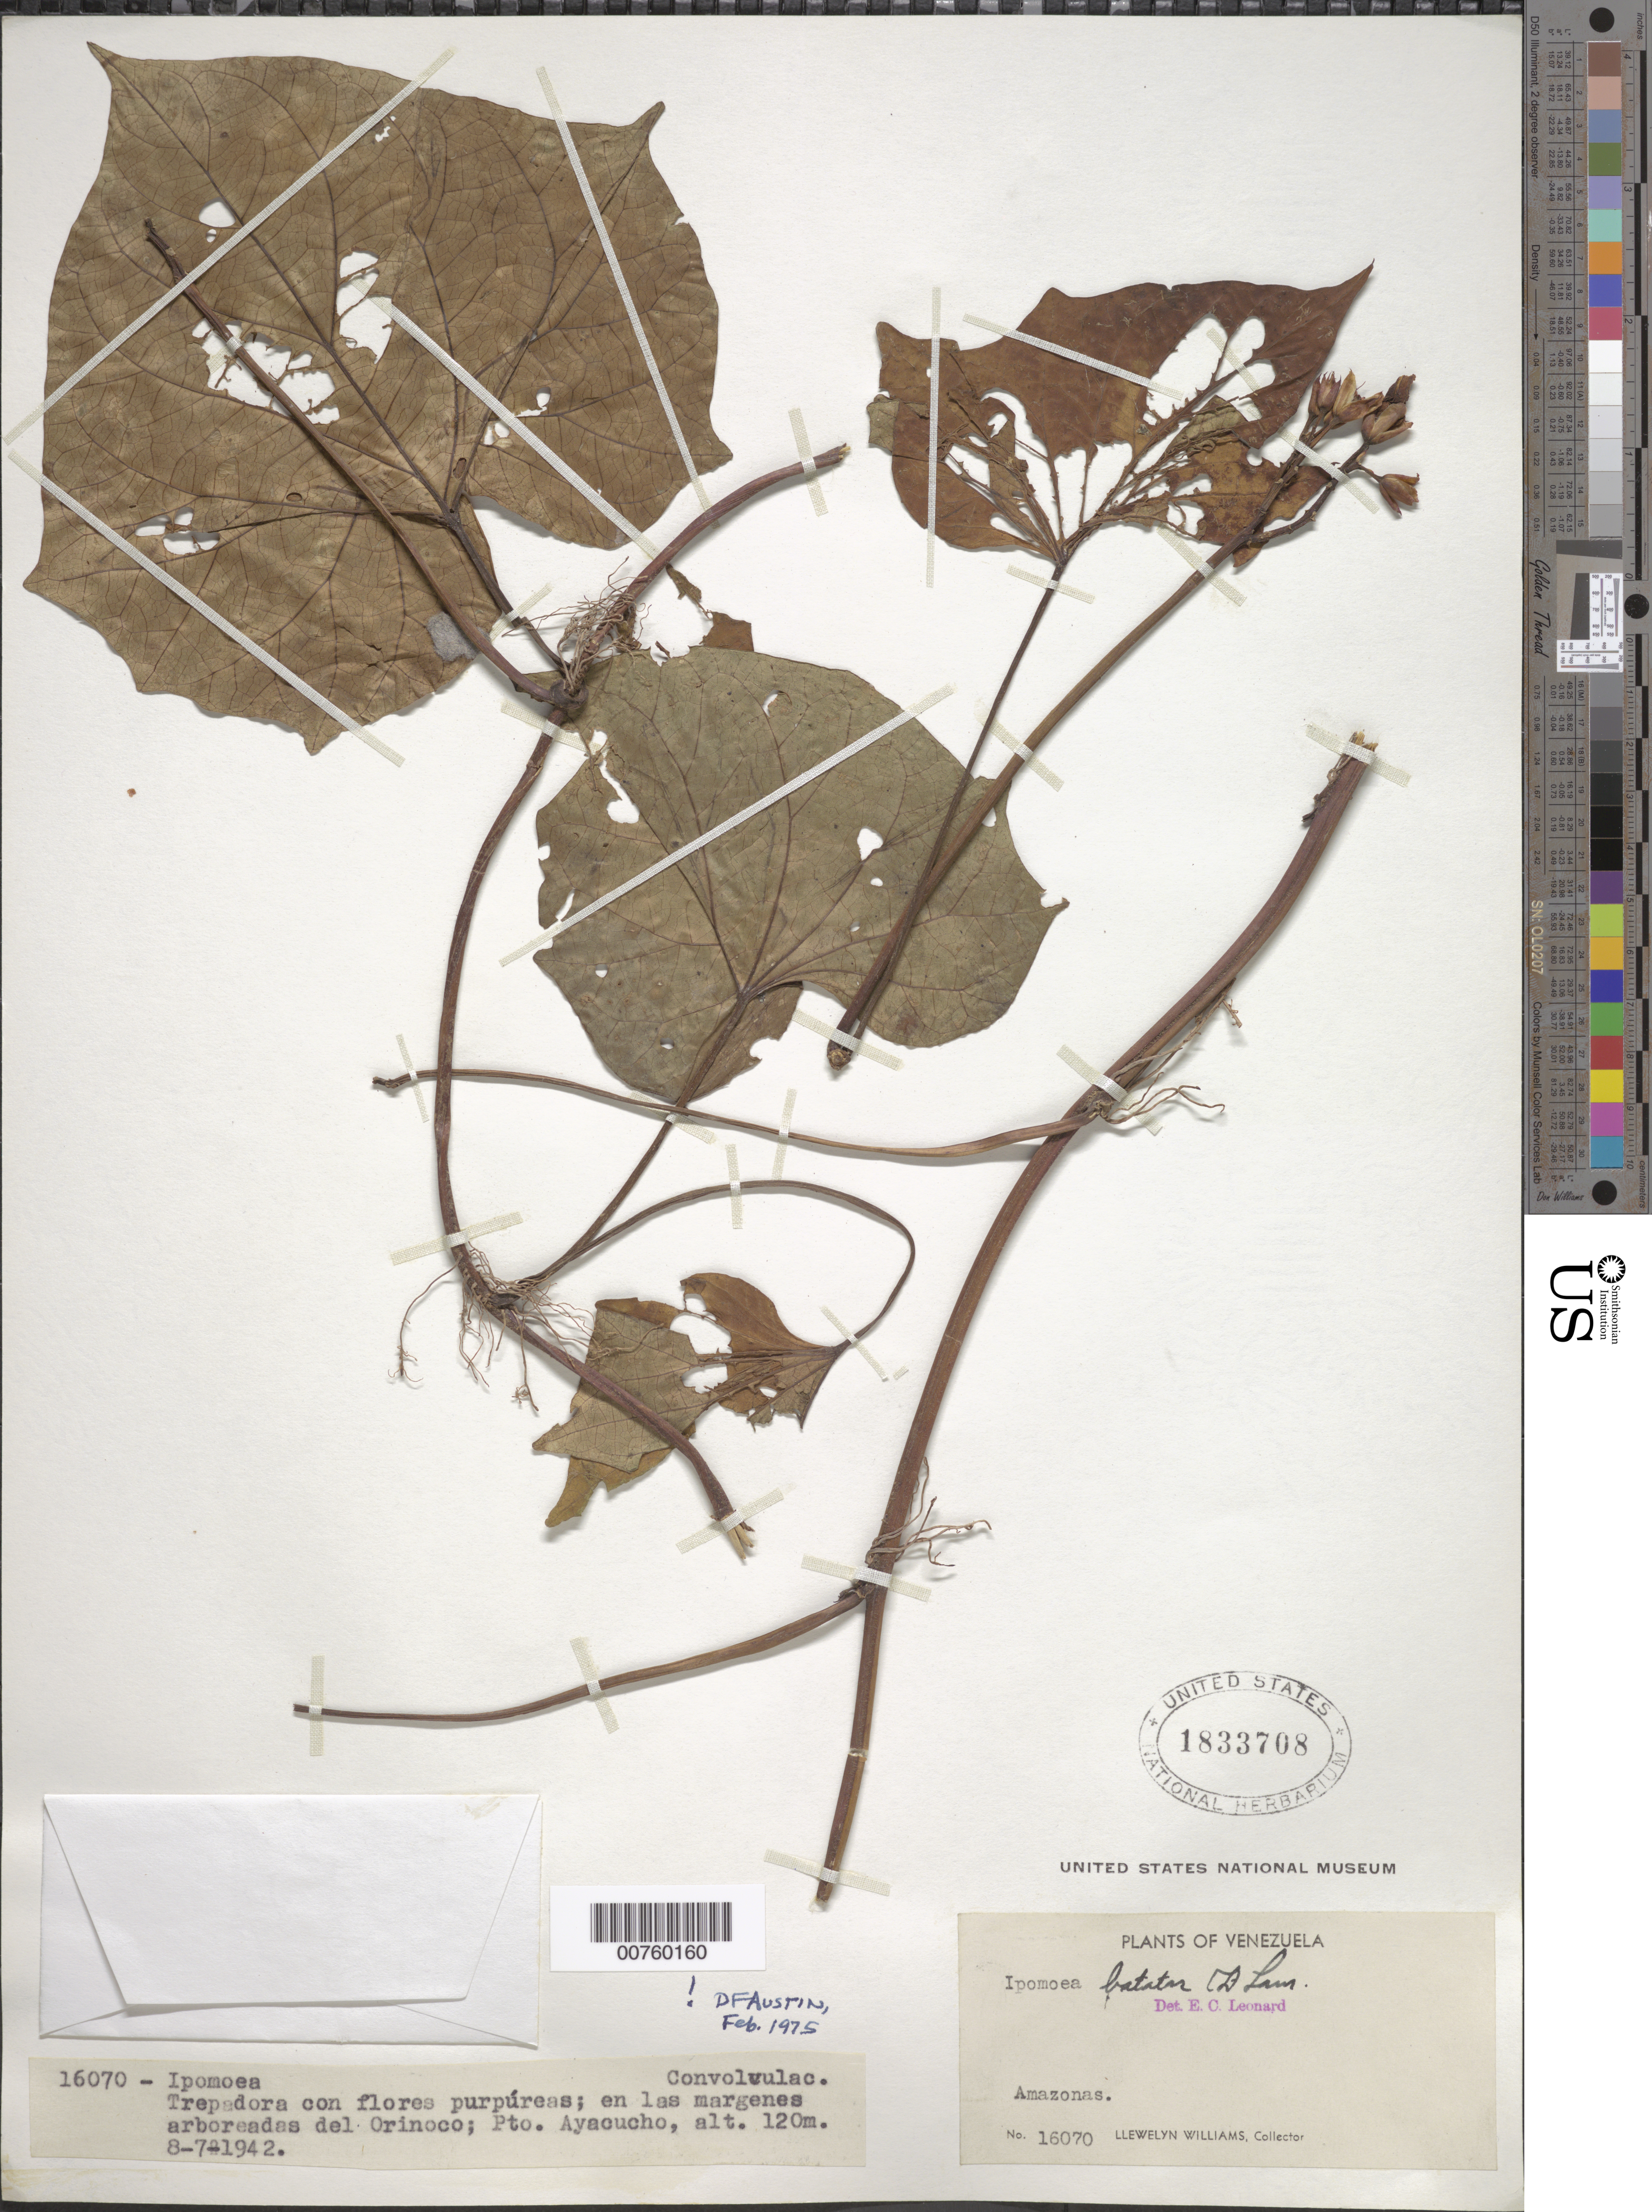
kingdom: Plantae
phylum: Tracheophyta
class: Magnoliopsida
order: Solanales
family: Convolvulaceae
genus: Ipomoea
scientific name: Ipomoea batatas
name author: (L.) Lam.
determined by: Austin, D. F.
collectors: Ll. Williams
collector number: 16070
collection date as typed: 8-Jul-42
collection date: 1942-07-08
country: Venezuela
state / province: Amazonas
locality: Puerto Ayacucho, Río Orinoco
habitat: Margenes arboreadas del rio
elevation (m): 120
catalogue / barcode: US 1833708